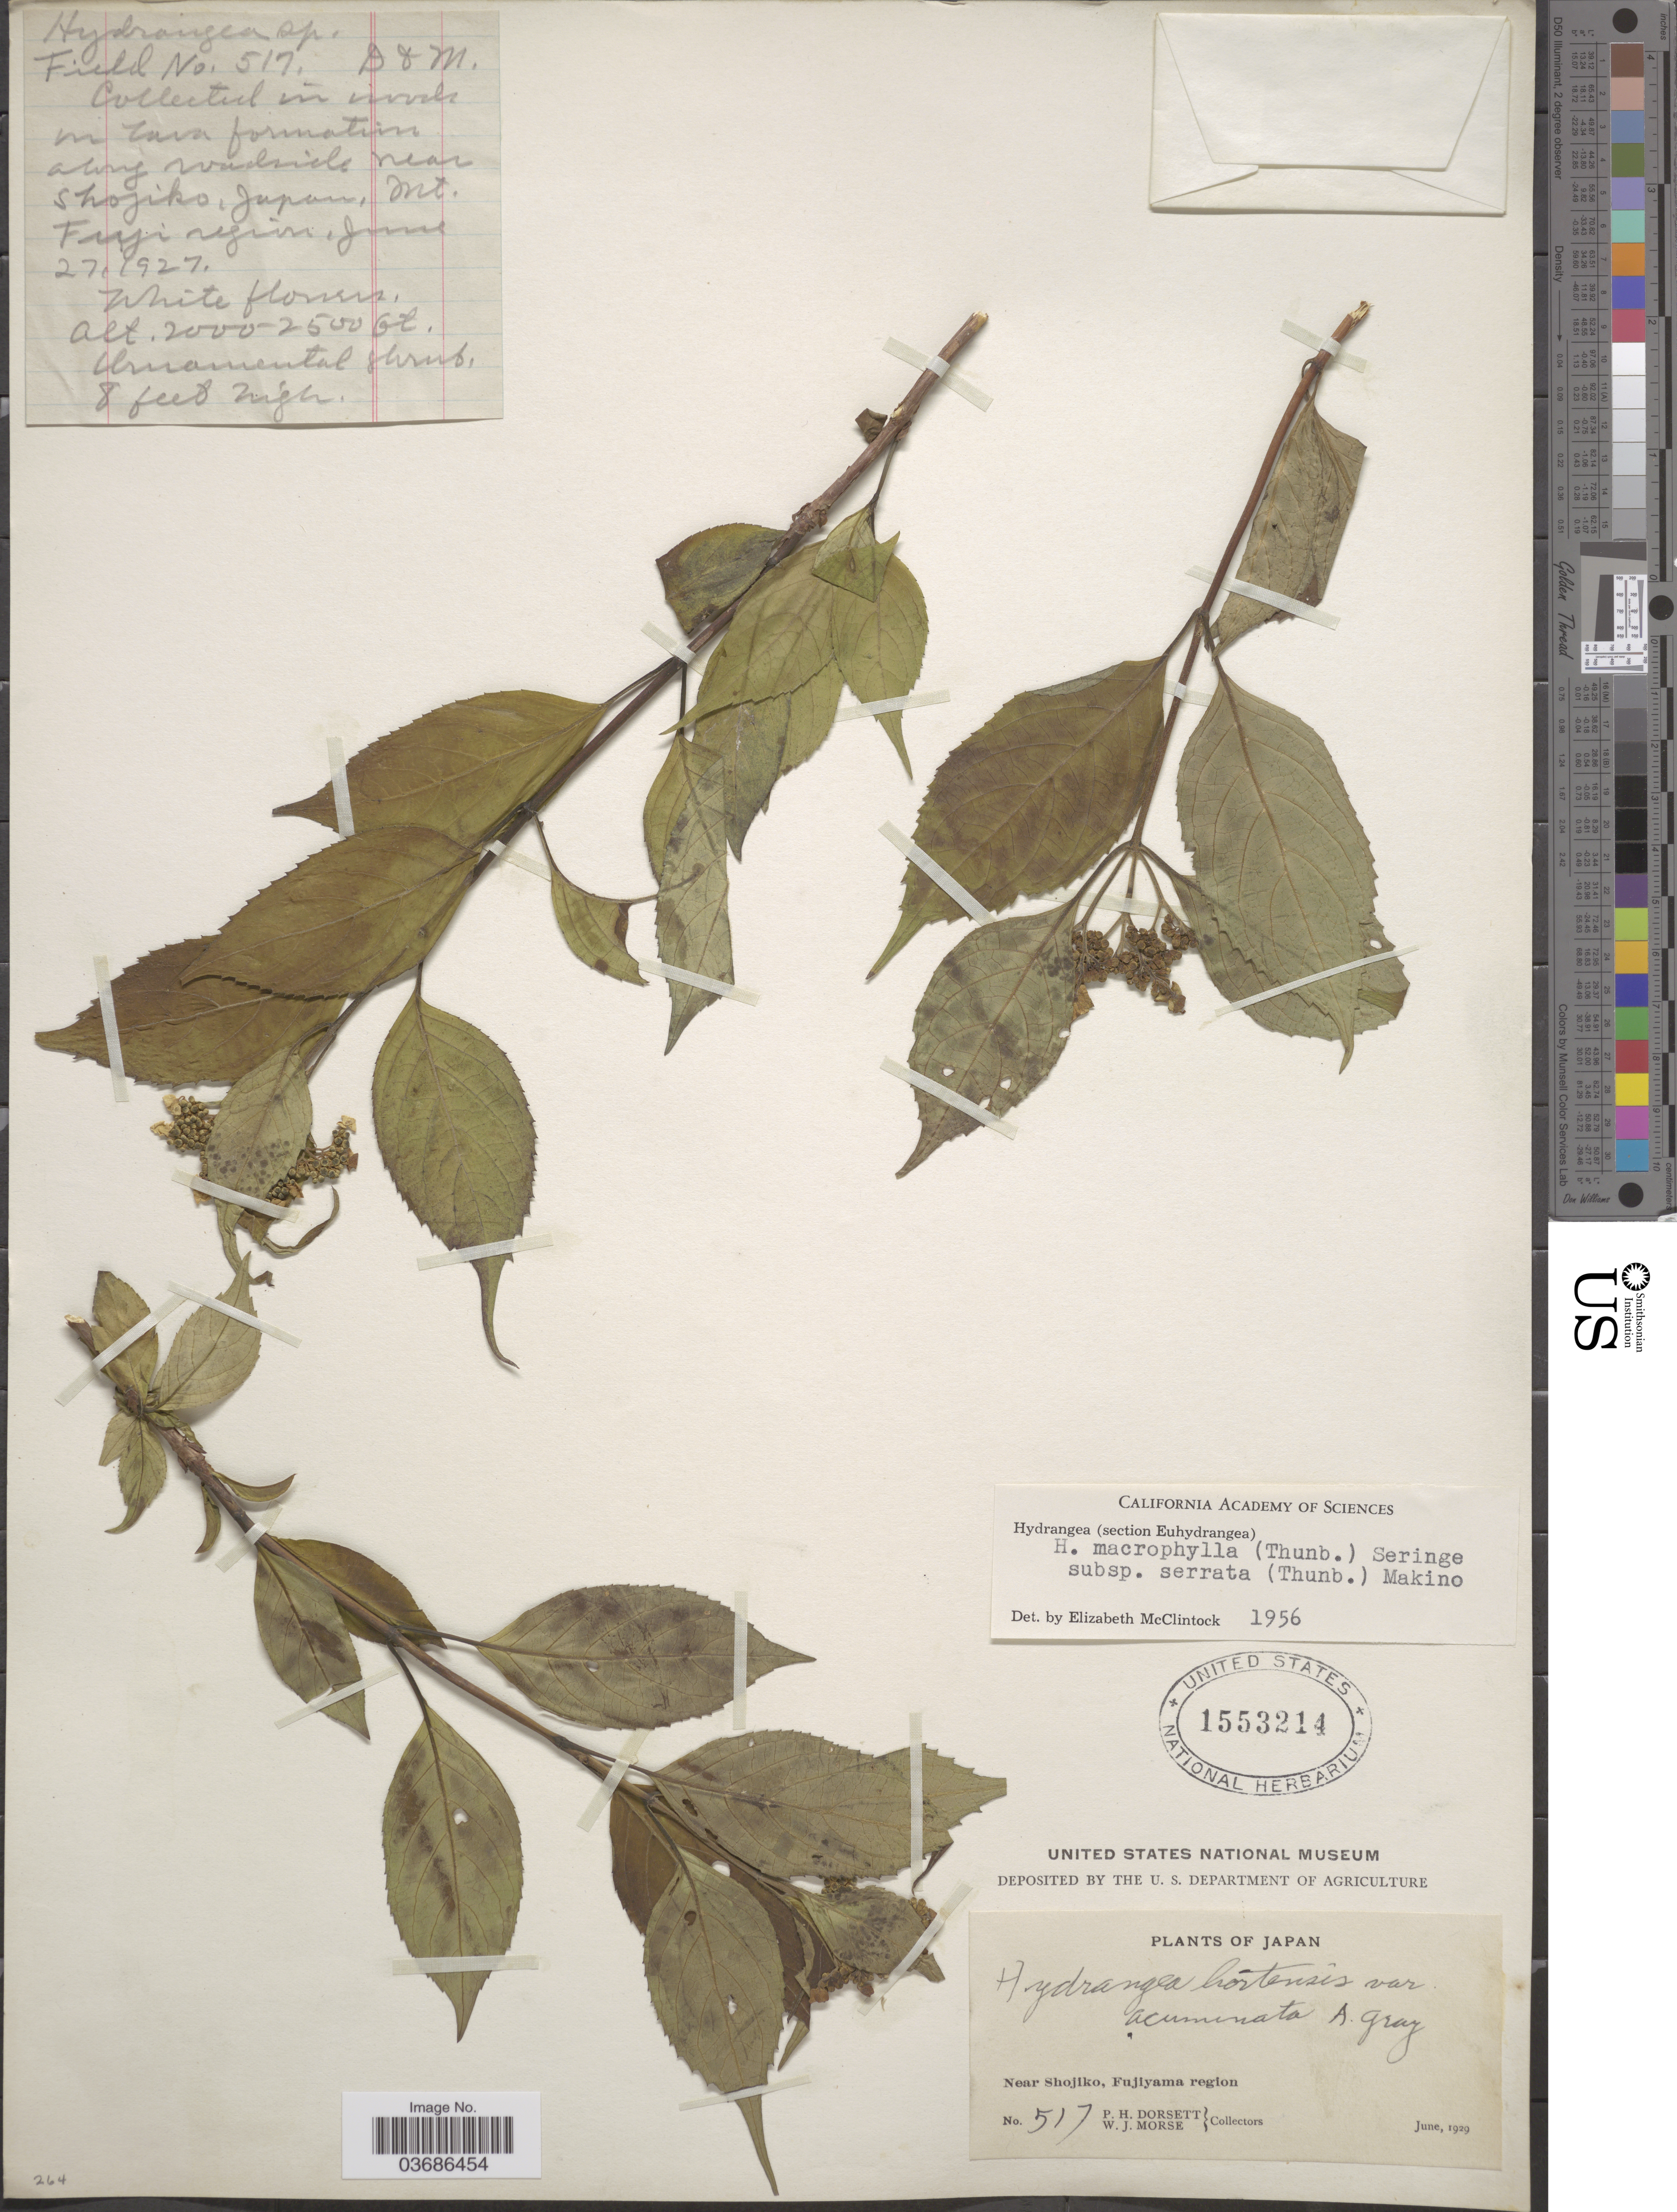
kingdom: Plantae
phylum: Tracheophyta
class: Magnoliopsida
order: Cornales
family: Hydrangeaceae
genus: Hydrangea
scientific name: Hydrangea macrophylla subsp. serrata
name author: (Thunb.) Makino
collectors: P. H. Dorsett & W. J. Morse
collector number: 517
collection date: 1929-06-27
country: Japan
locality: In woods in lava formation along roadside near Shojiko, Fujiyama region.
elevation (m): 610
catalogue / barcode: US 1553214